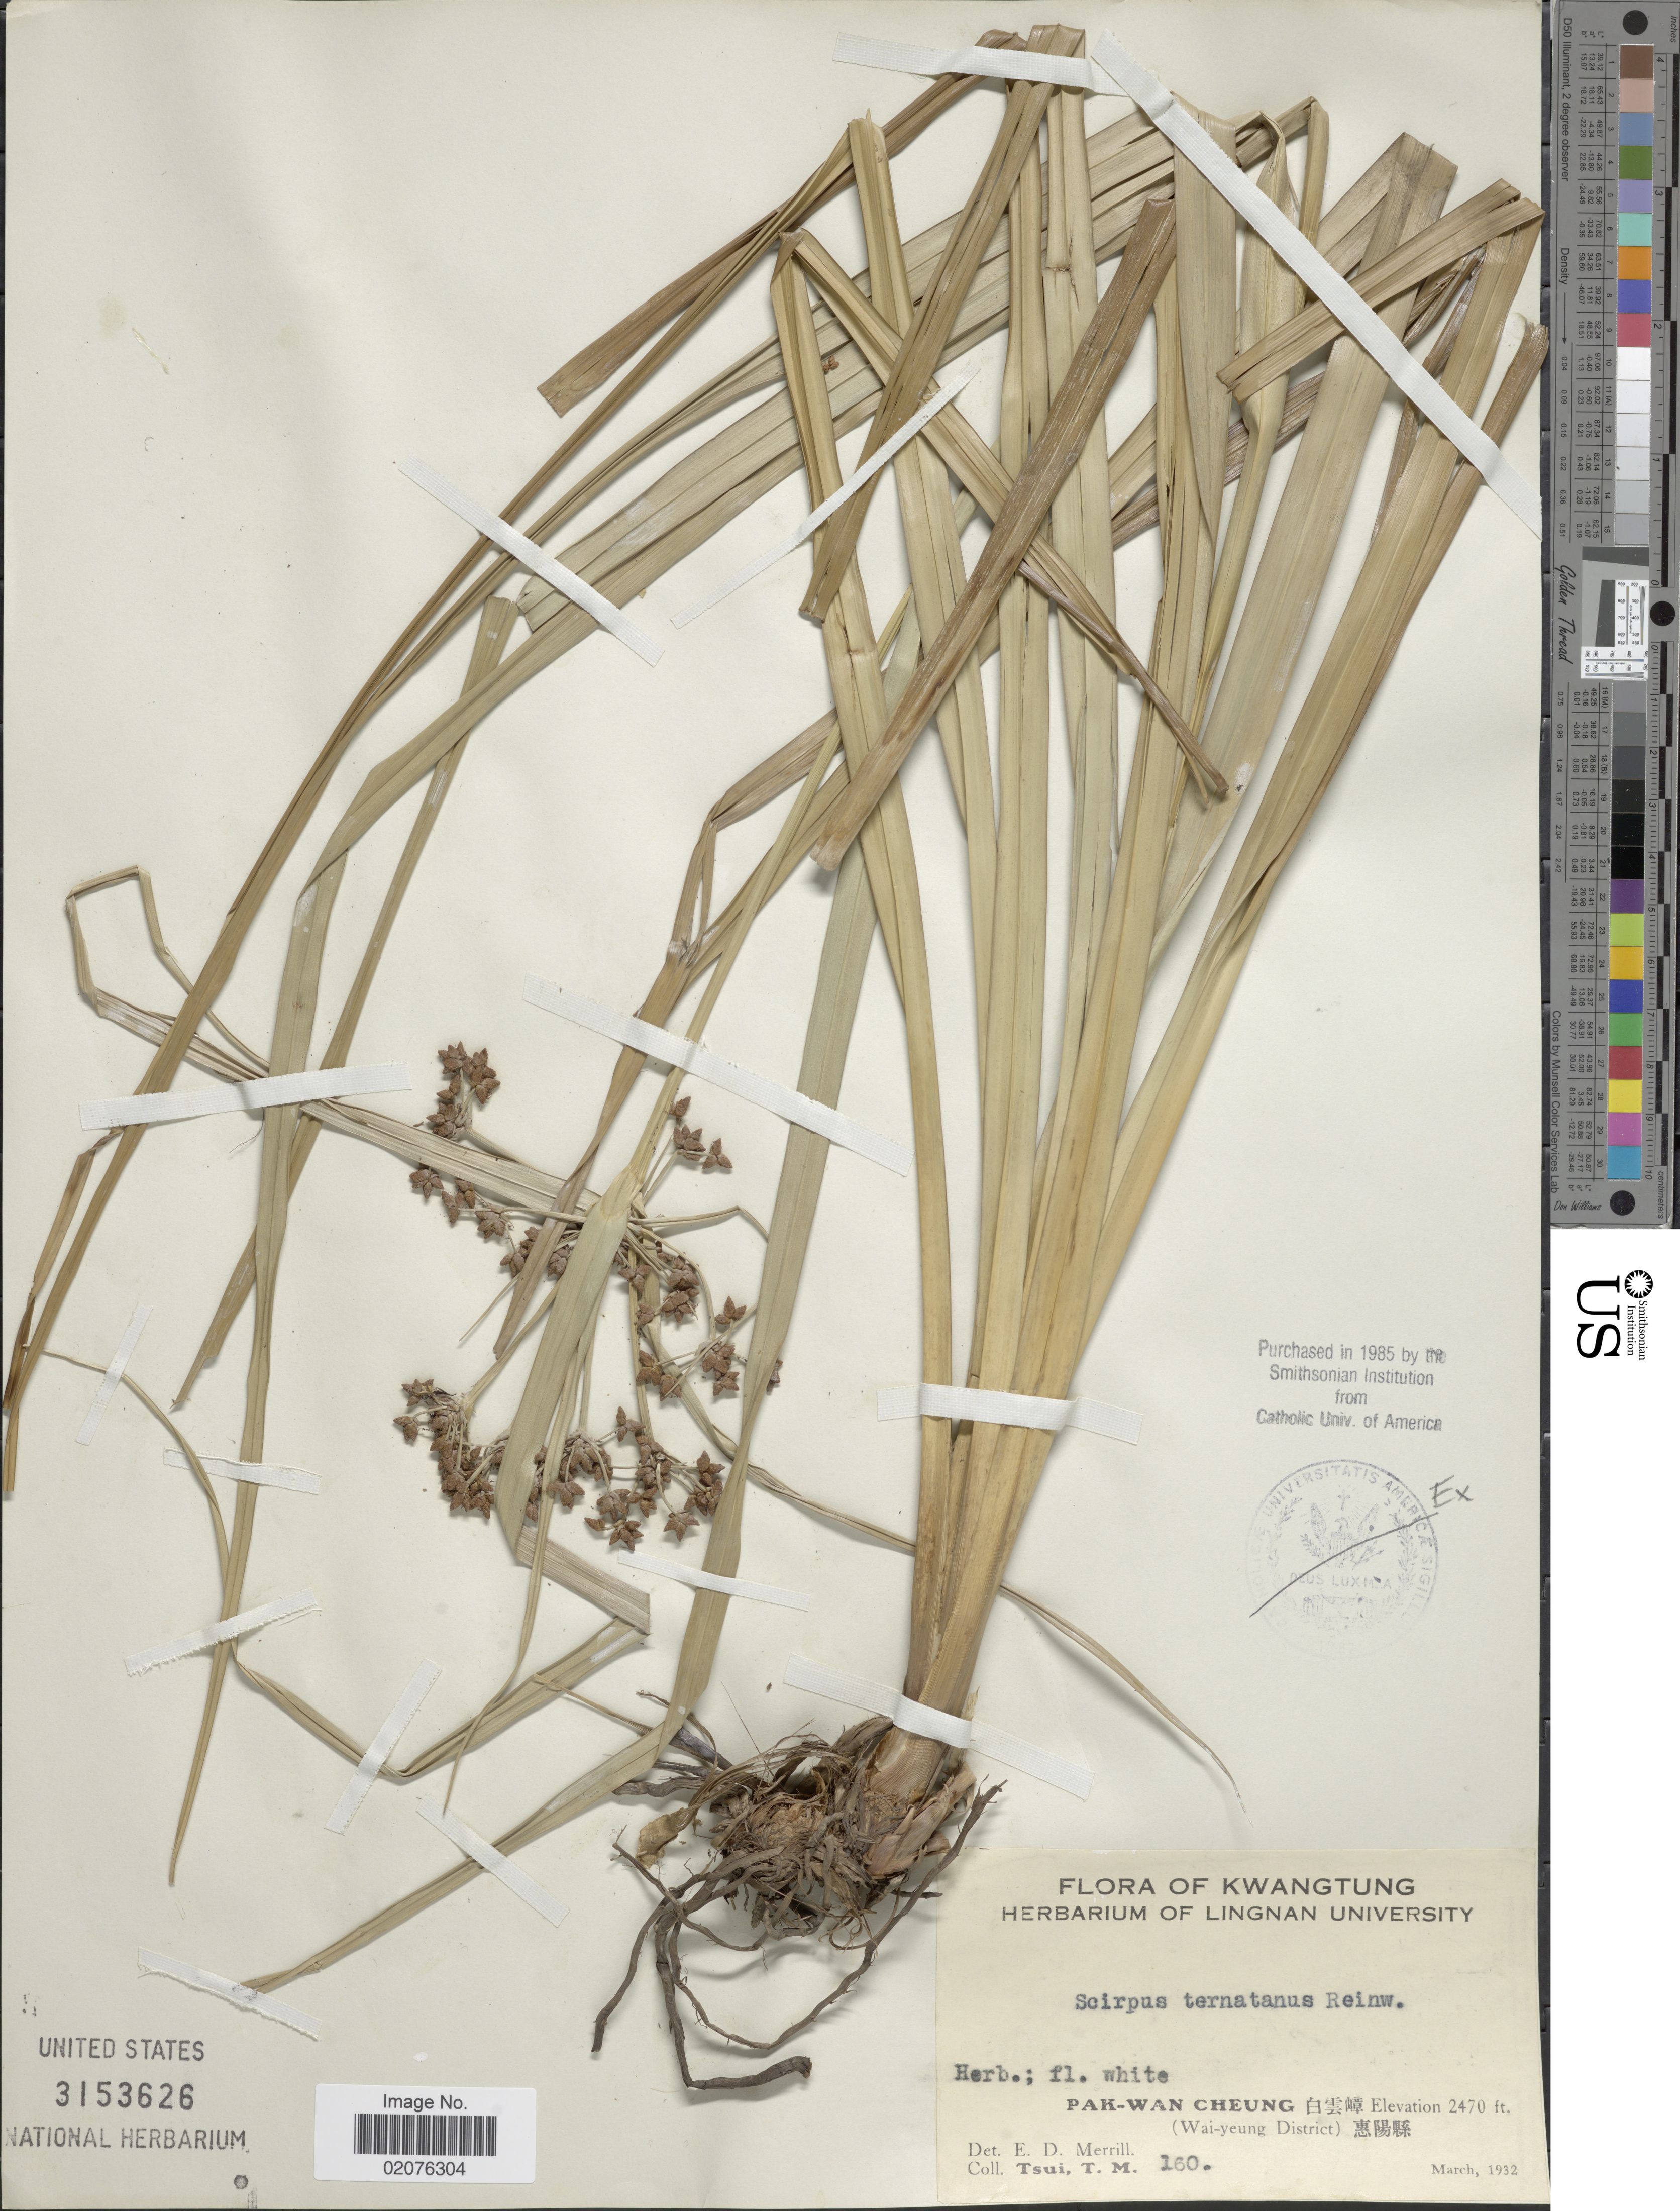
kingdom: Plantae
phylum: Tracheophyta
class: Liliopsida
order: Poales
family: Cyperaceae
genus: Scirpus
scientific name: Scirpus ternatanus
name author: Reinw. ex Miq.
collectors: T. Tsui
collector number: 160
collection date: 1932-03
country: China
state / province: Guangdong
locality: Kwangtung, Pak-Wan Cheung (Wai-yeung District)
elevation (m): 753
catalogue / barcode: US 3153626